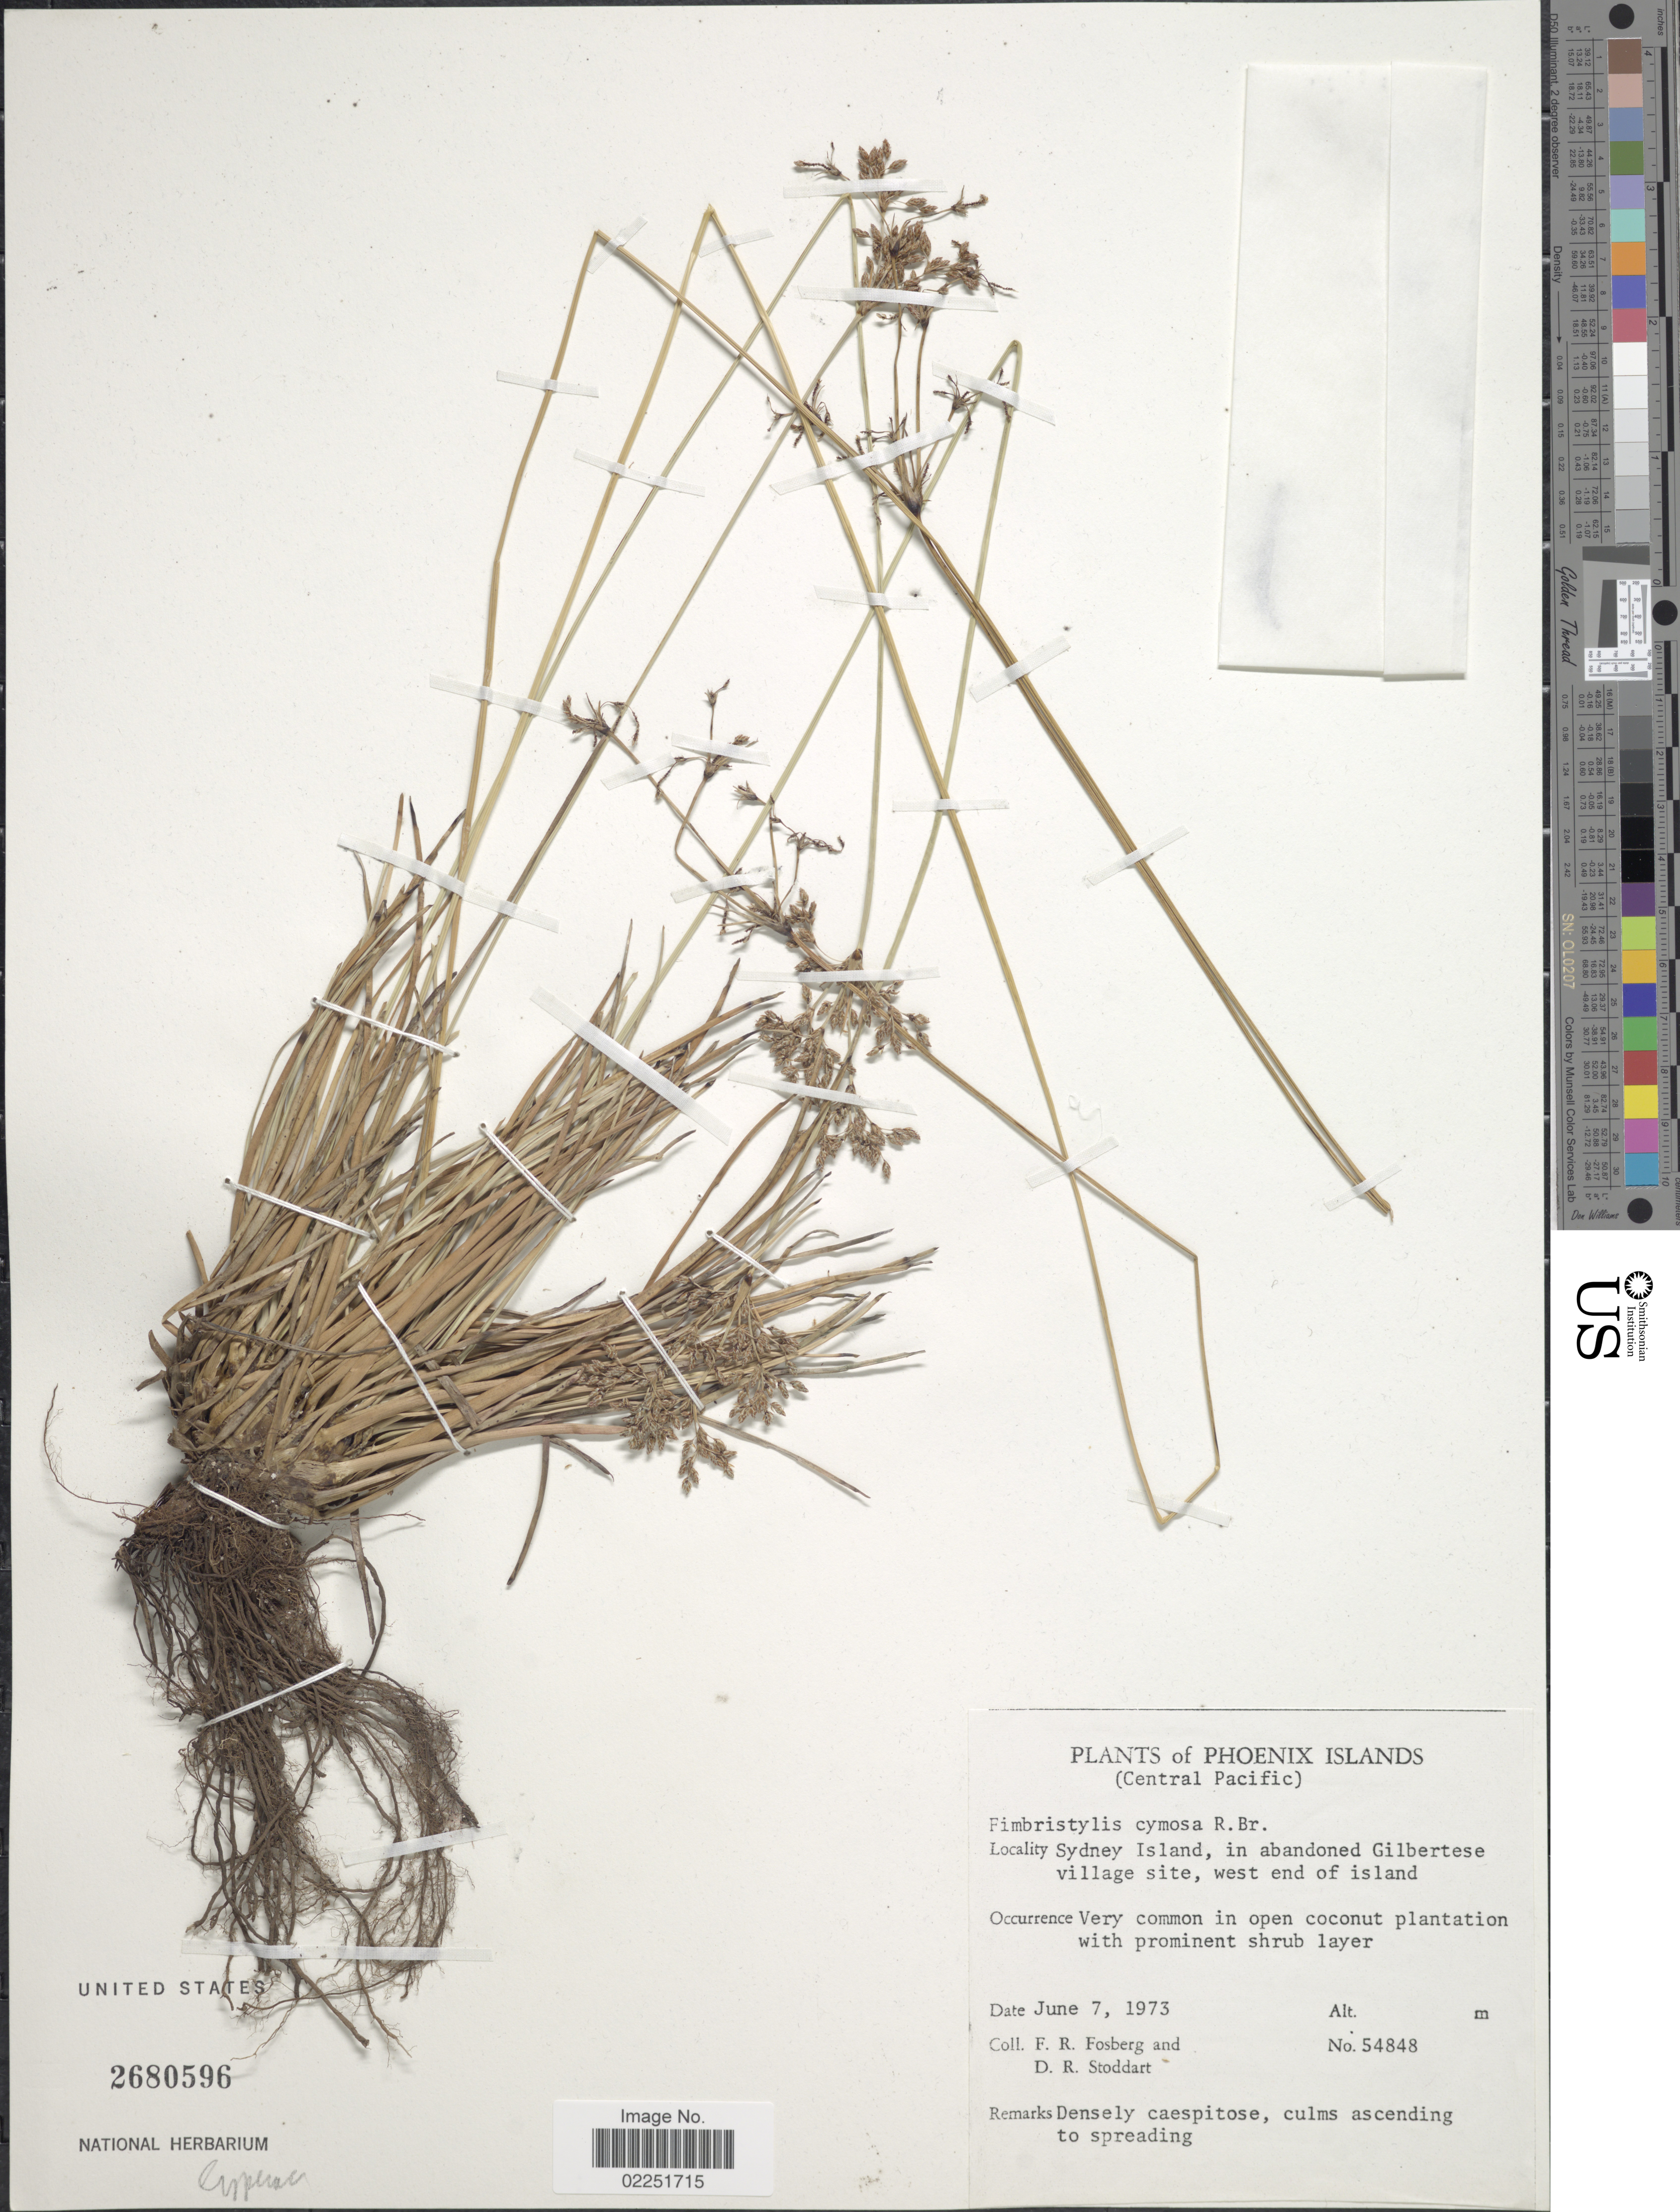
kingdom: Plantae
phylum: Tracheophyta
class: Liliopsida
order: Poales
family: Cyperaceae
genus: Fimbristylis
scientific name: Fimbristylis cymosa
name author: R. Br.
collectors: F. R. Fosberg & D. R. Stoddart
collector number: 54848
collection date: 1973-06-07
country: Kiribati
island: Manra [Sydney] Island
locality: Phoenix Islands (Central Pacific). Sydney Island, in abandoned Gilbertese village site, west end of island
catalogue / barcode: US 2680596